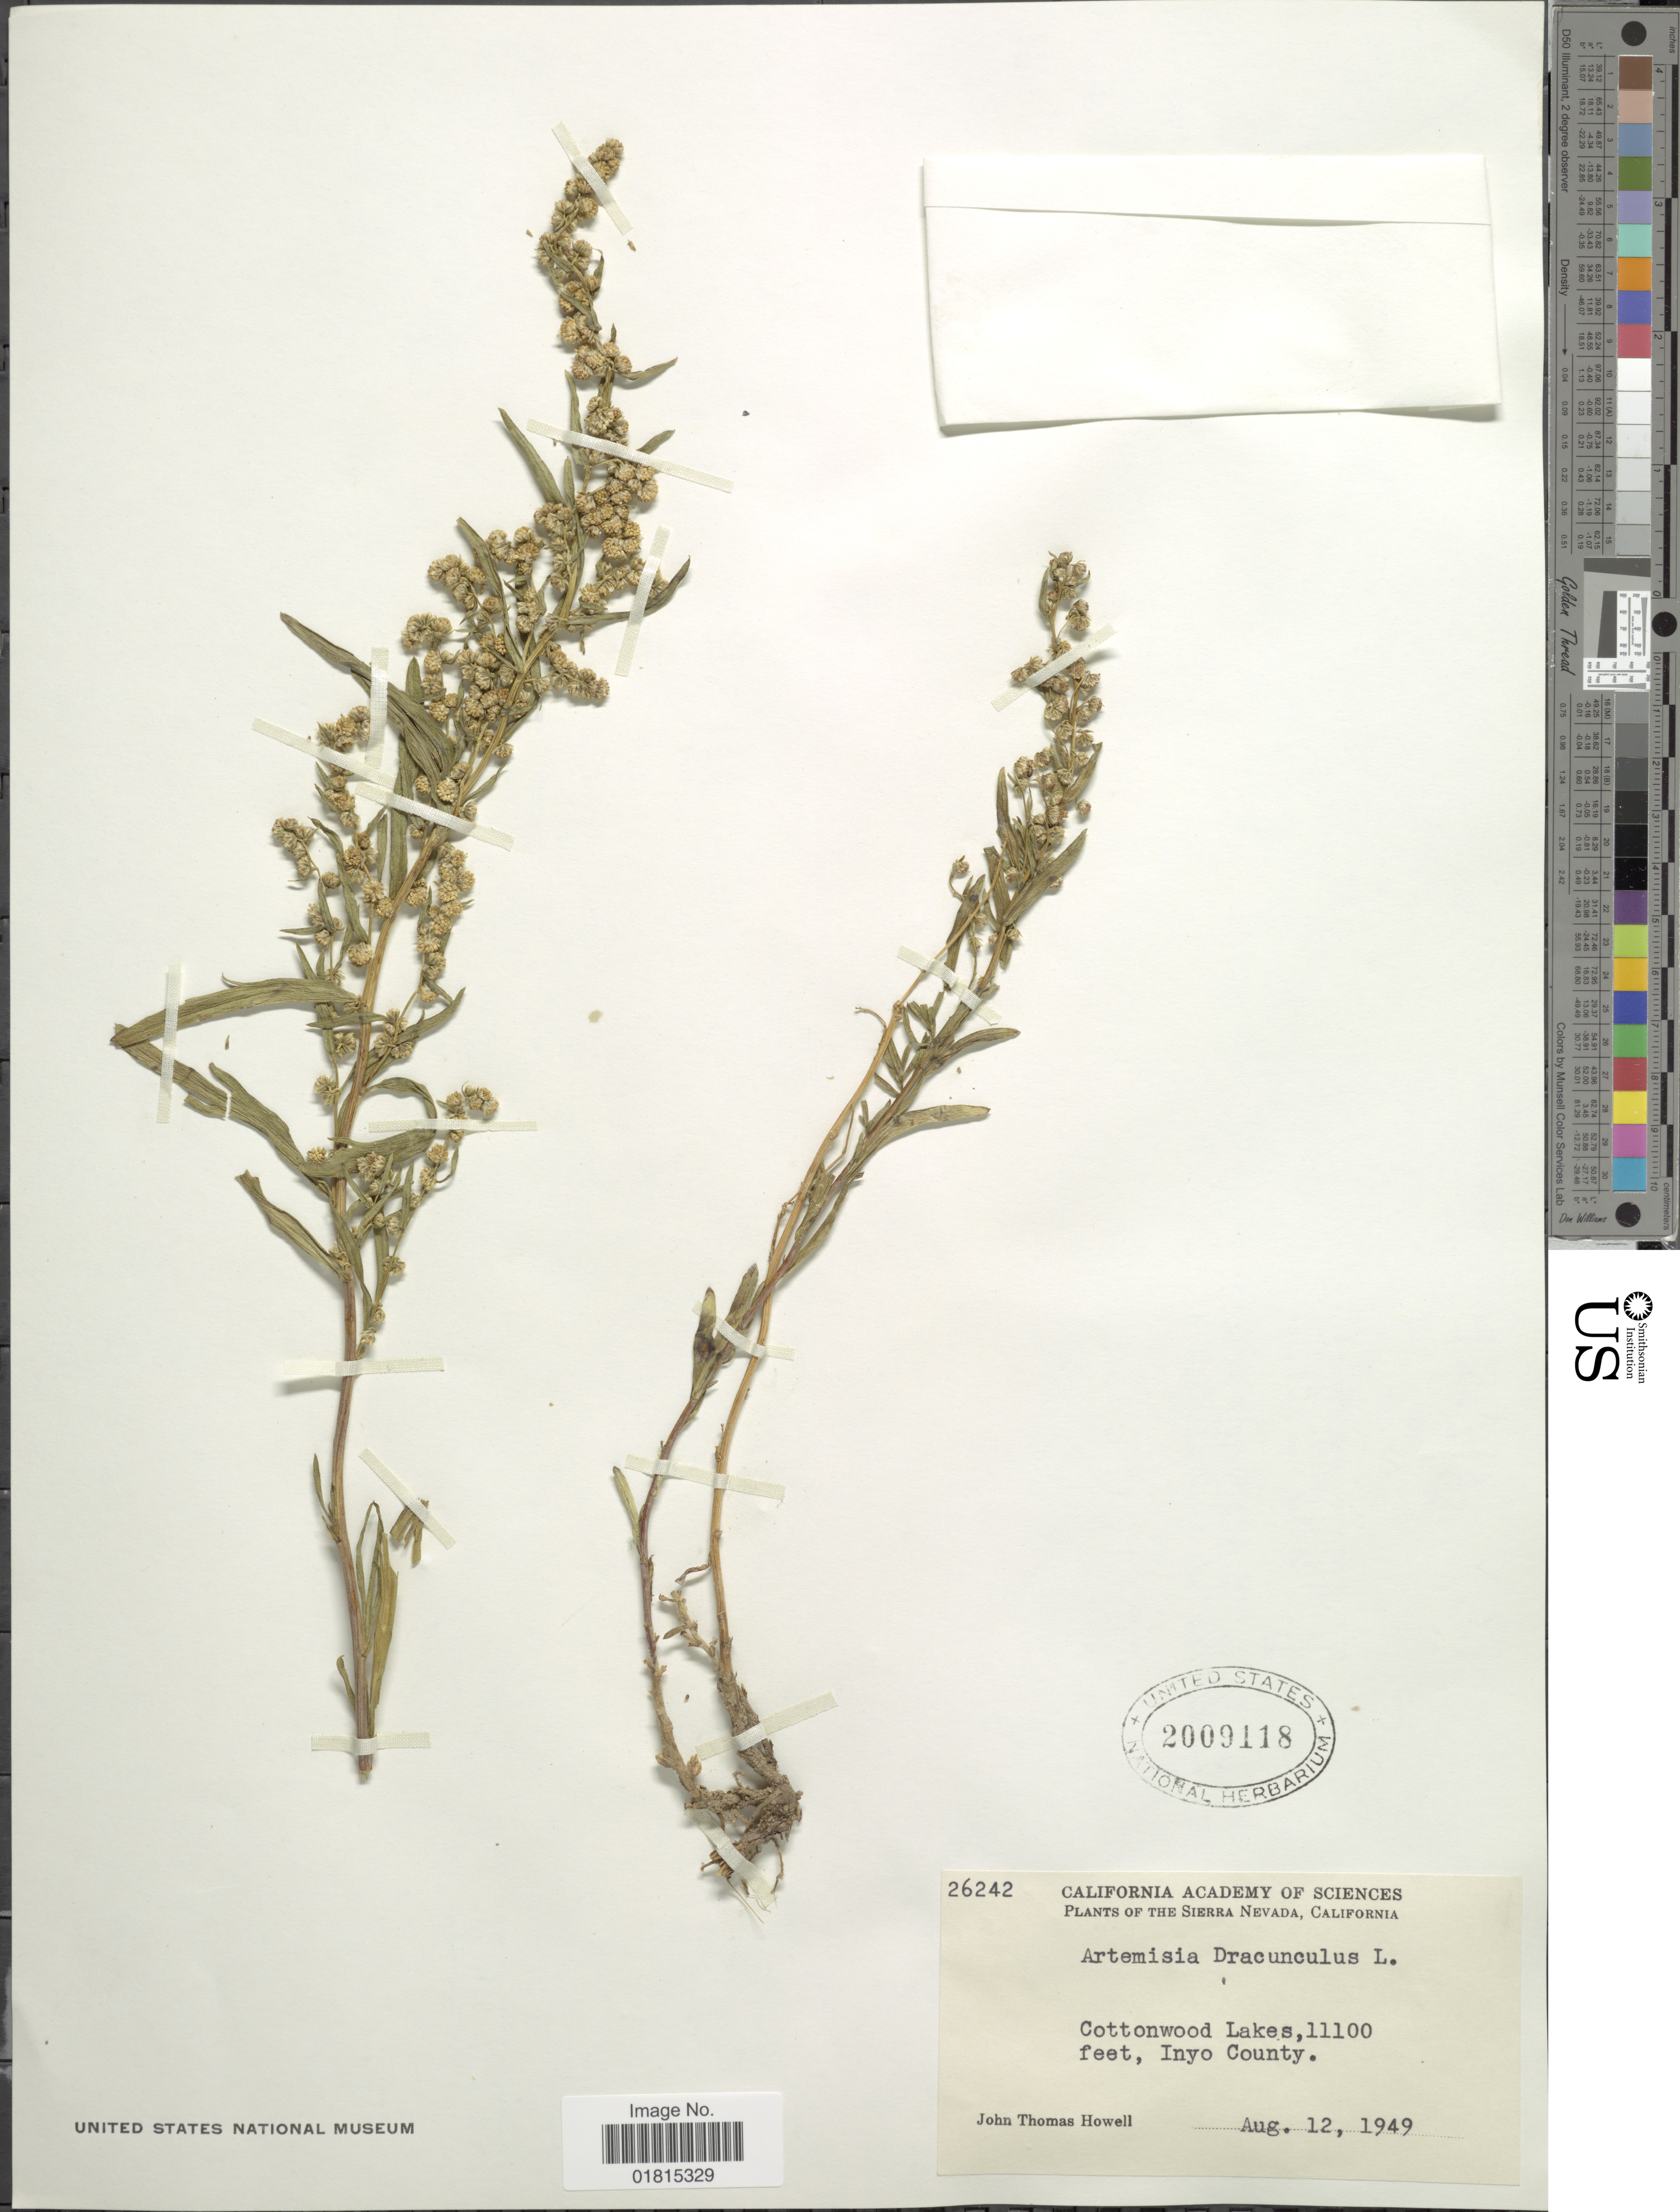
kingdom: Plantae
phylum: Tracheophyta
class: Magnoliopsida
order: Asterales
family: Asteraceae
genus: Artemisia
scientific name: Artemisia dracunculoides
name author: Pursh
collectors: J. T. Howell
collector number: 26242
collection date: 1949-08-12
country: United States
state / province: California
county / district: Inyo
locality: Sierra Nevada, California. Cottonwood Lakes, Inyo County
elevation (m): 3383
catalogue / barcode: US 2009118